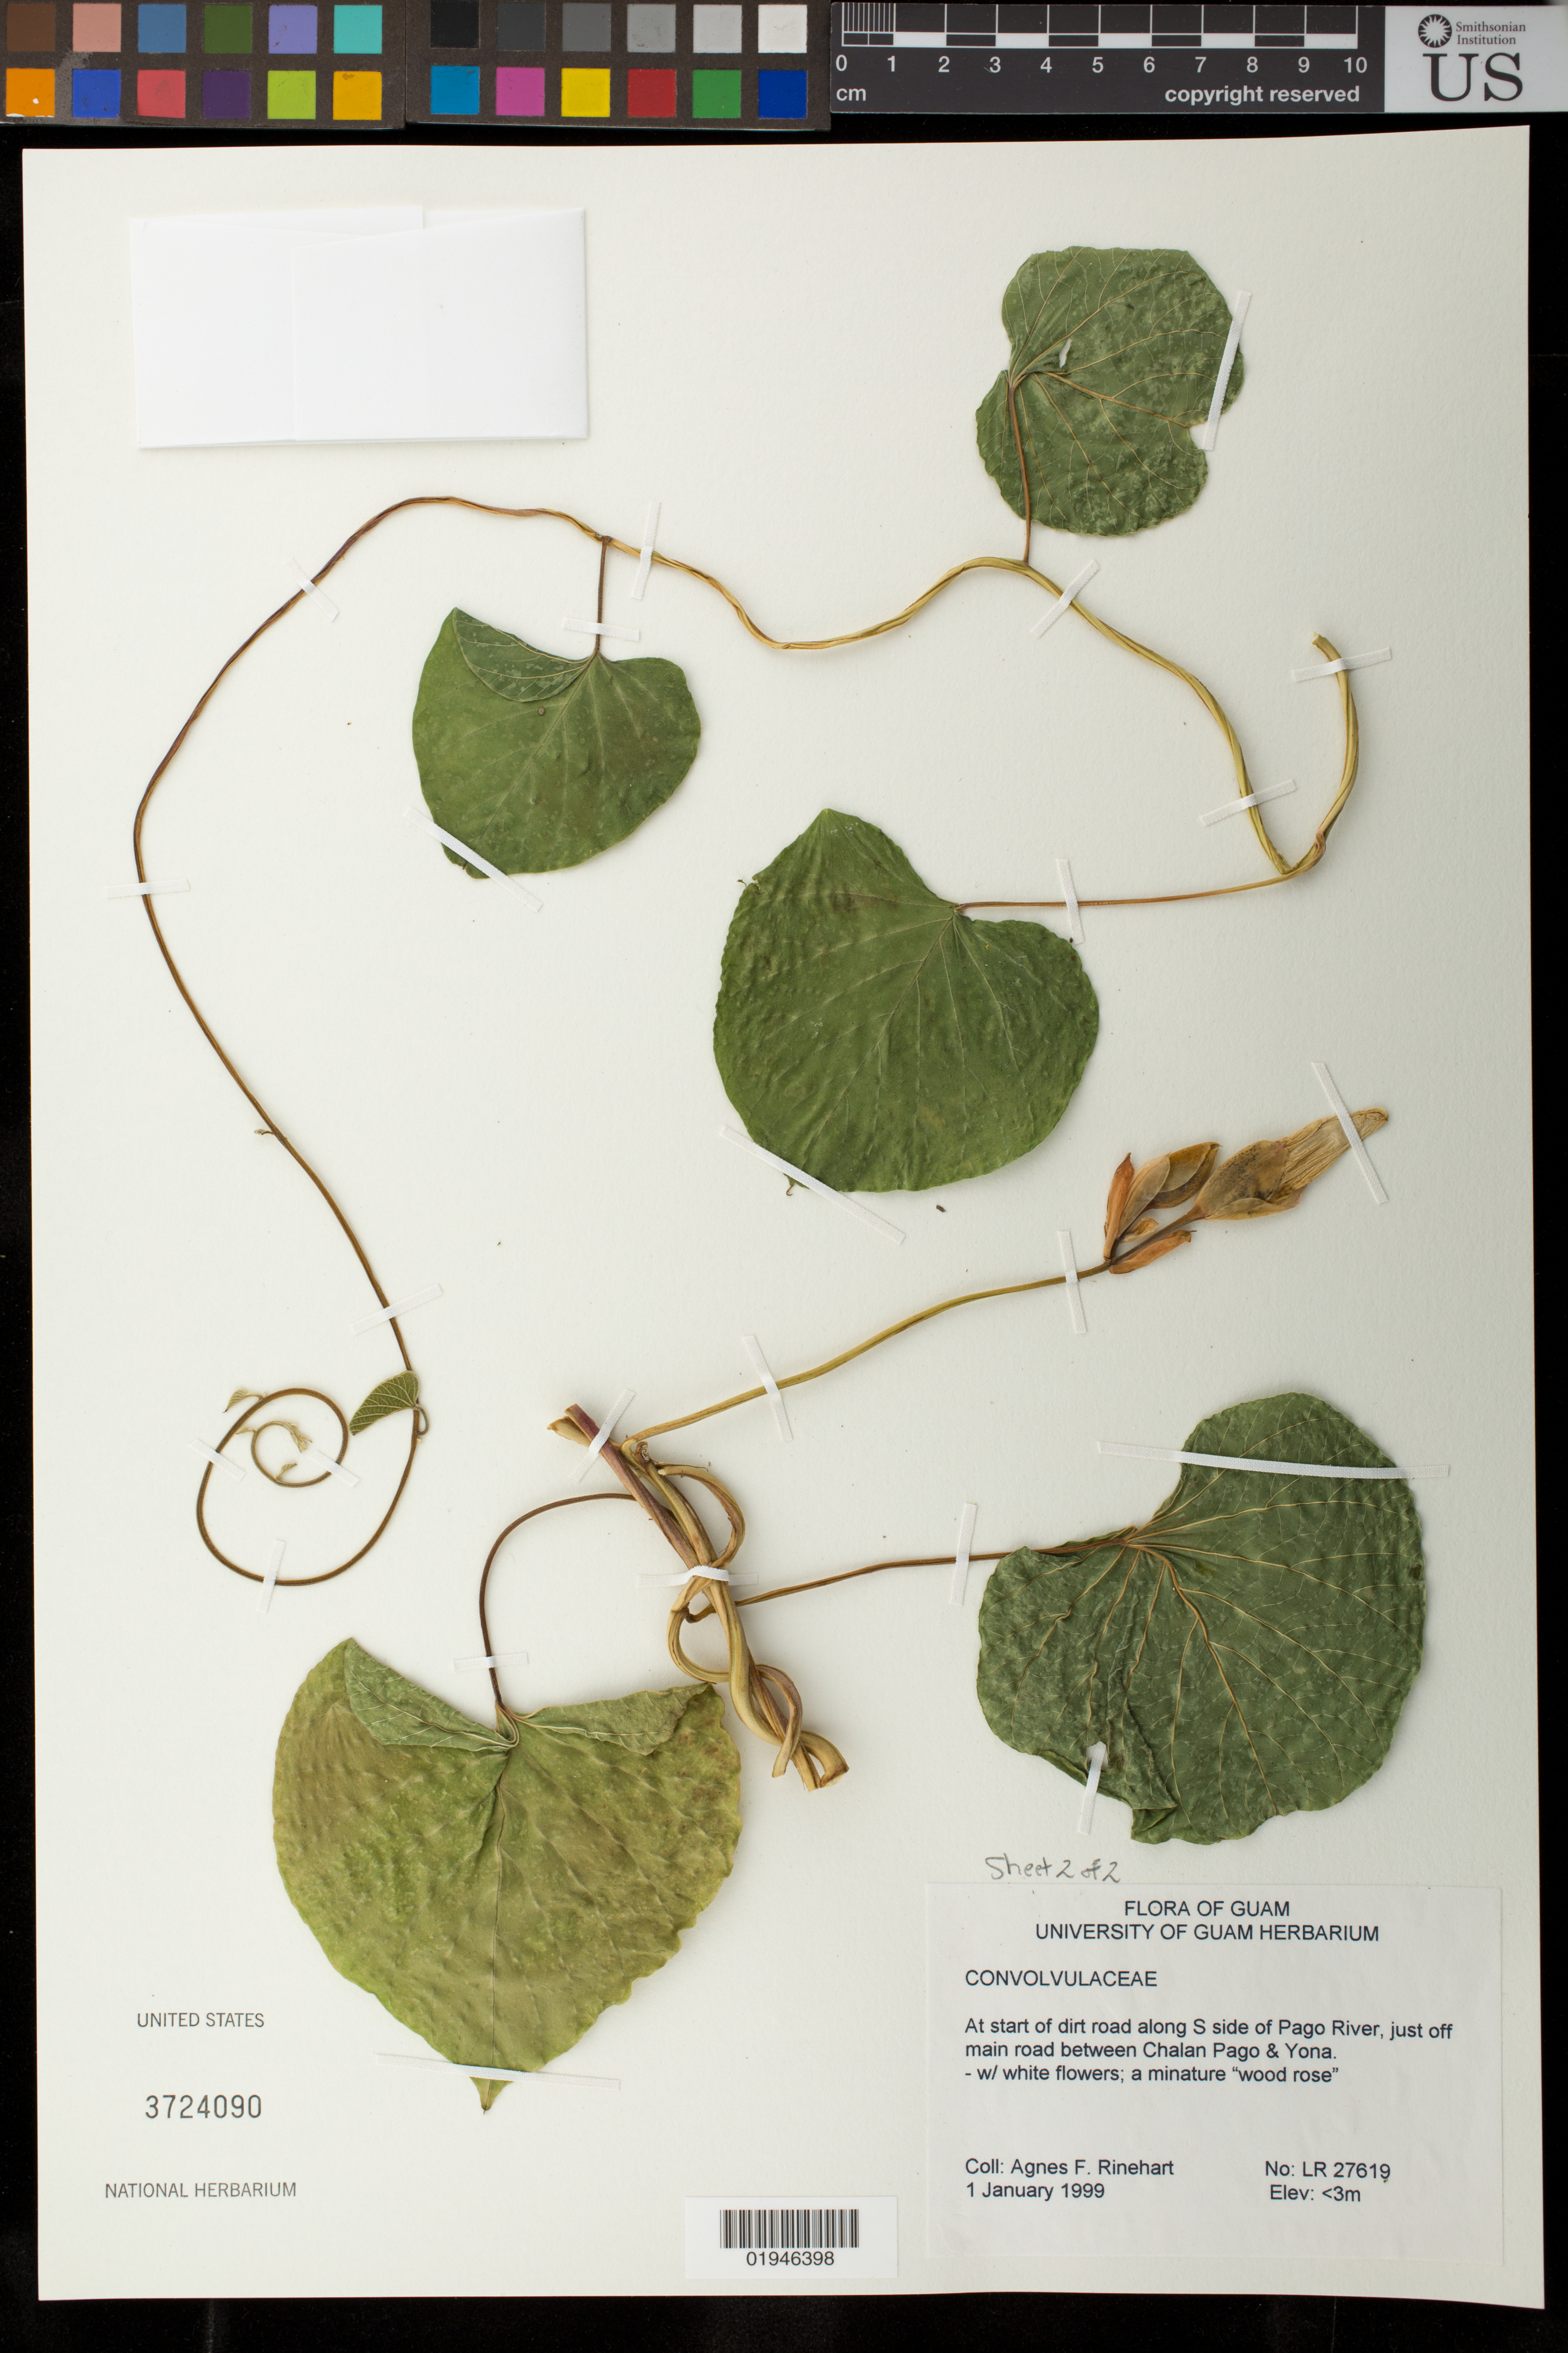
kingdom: Plantae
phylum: Tracheophyta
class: Magnoliopsida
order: Solanales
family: Convolvulaceae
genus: Operculina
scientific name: Operculina ventricosa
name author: (Aubl.) Barb. Rodr.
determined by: Staples, G. W.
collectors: A. Rinehart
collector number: LR 27619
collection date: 1999-01-01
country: U.S. Administered Pacific Islands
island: Guam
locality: At start of dirt road along S side of Pago River, just off main road between Chalan Pago and Yona.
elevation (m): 0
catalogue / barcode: US 3724090